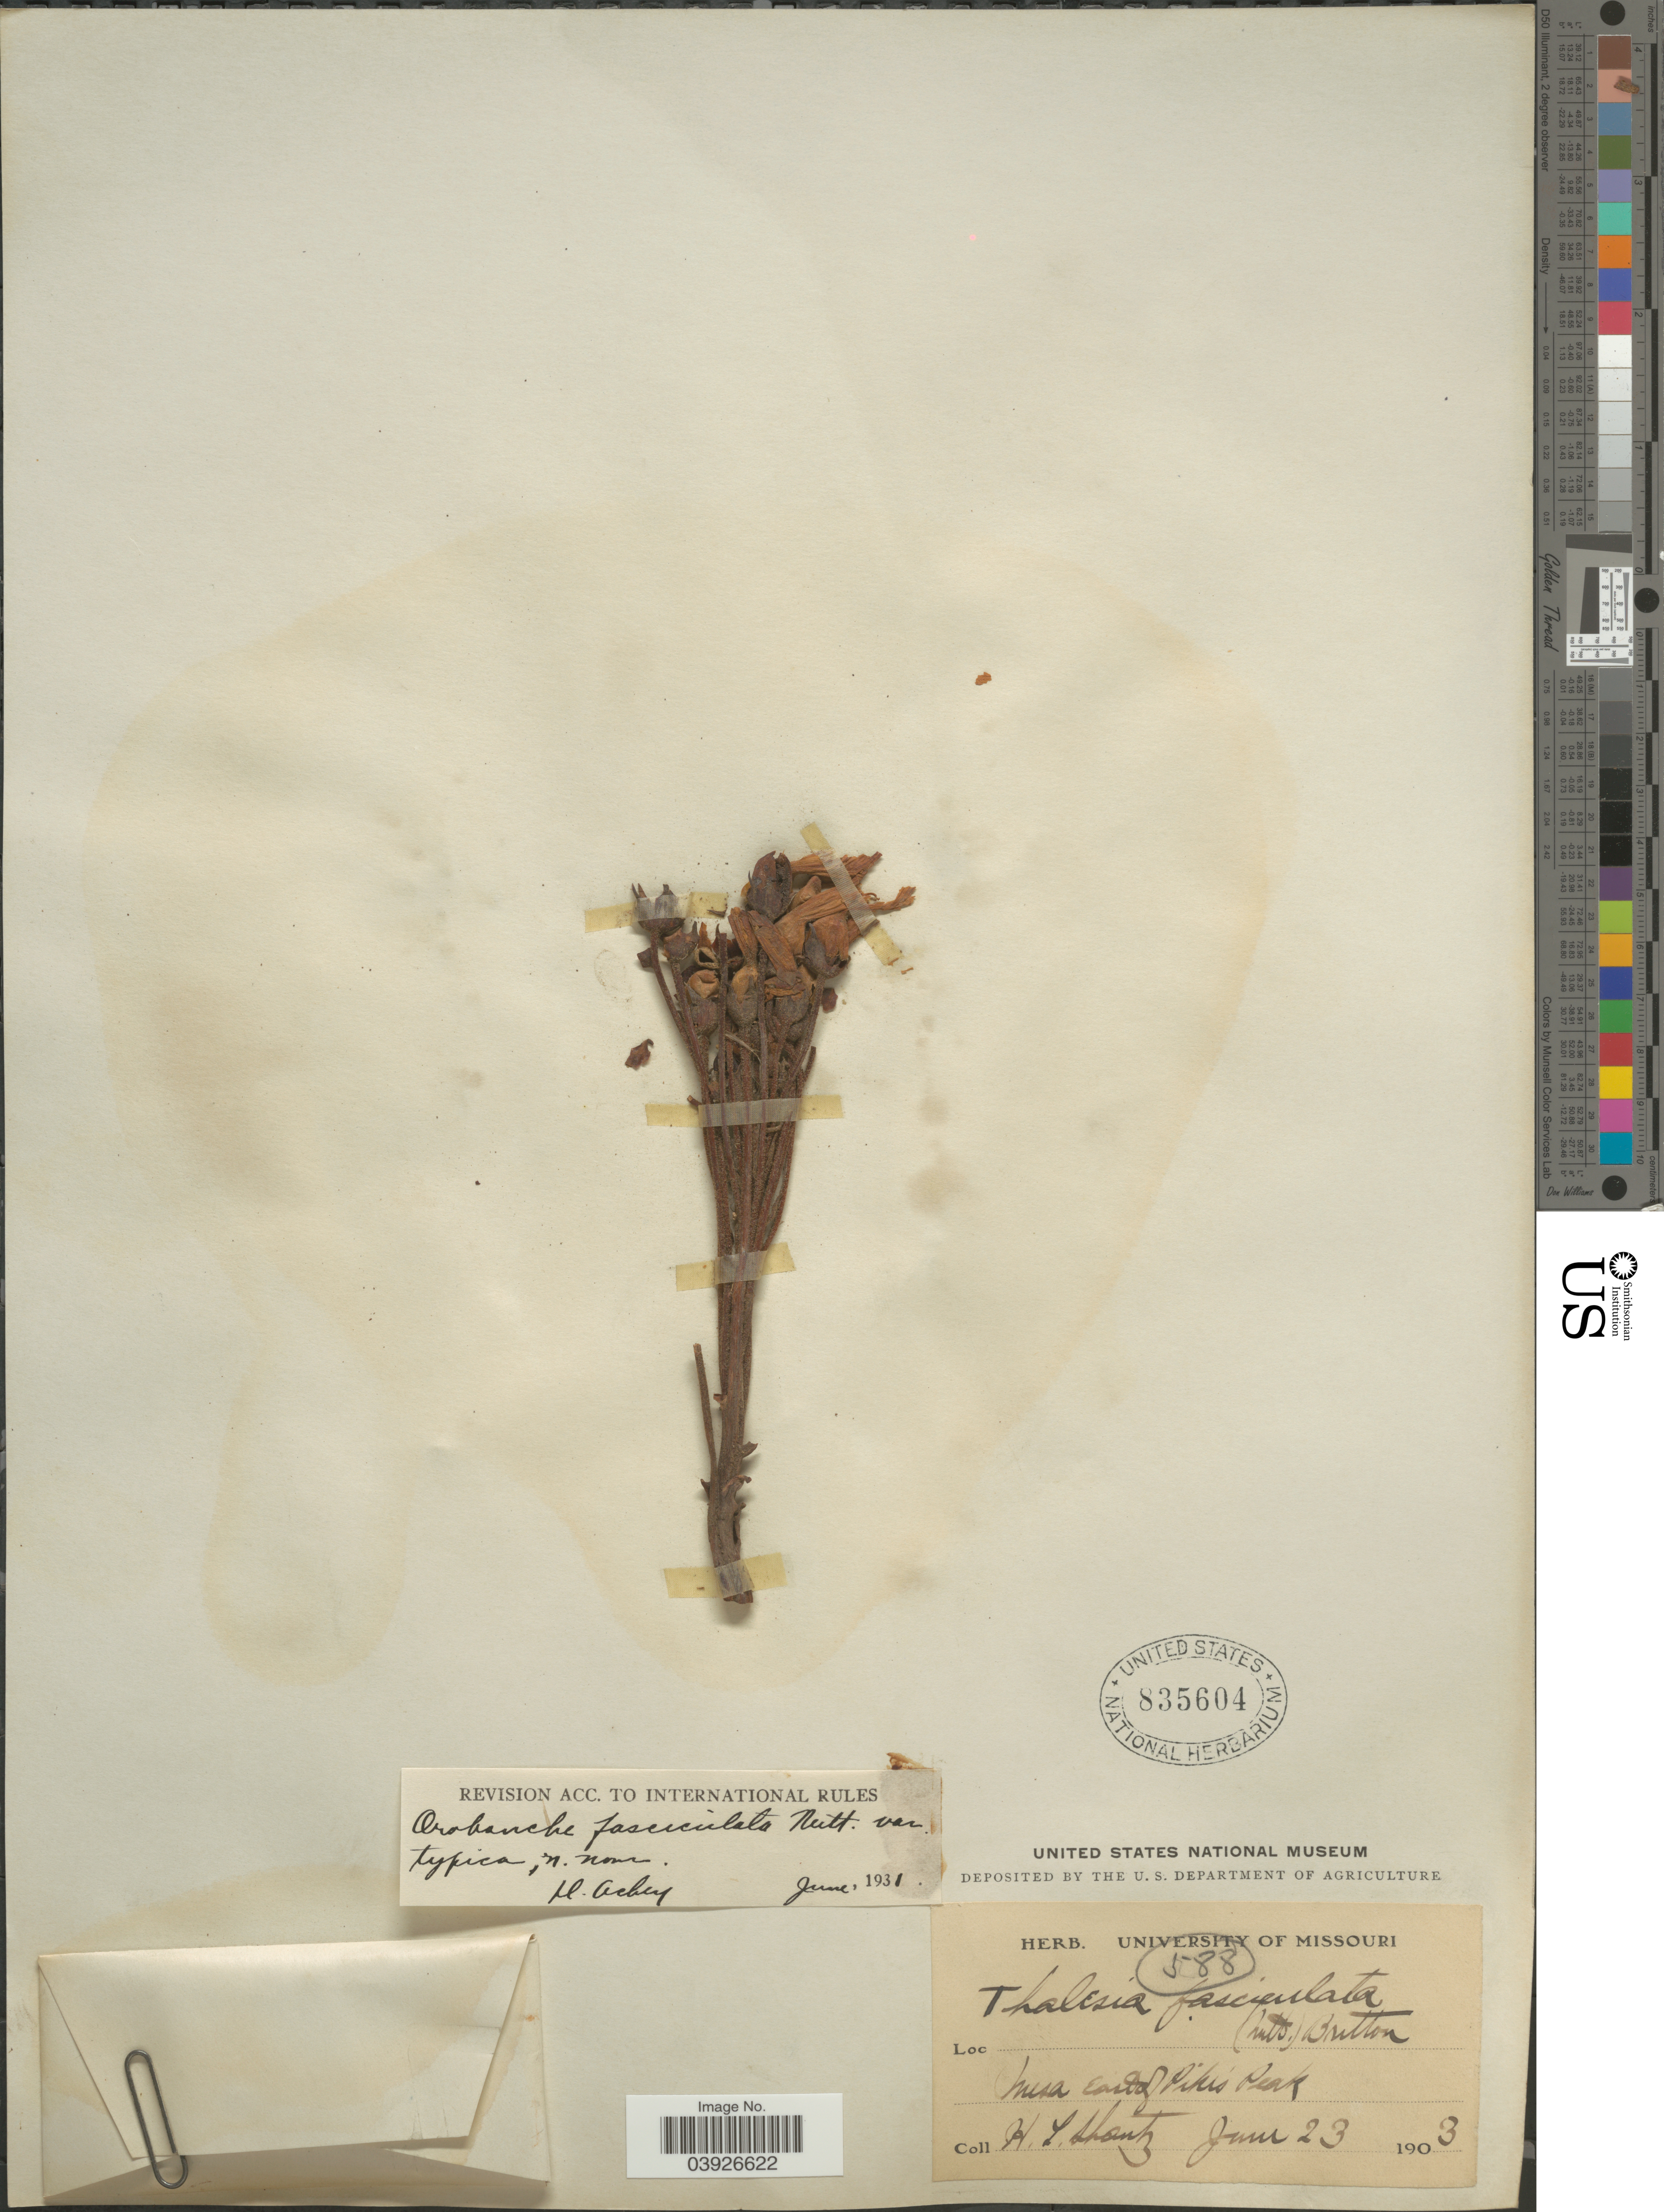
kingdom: Plantae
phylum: Tracheophyta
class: Magnoliopsida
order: Lamiales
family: Orobanchaceae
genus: Aphyllon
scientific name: Aphyllon fasciculatum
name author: (Nutt.) Torr. & A. Gray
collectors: H. Shantz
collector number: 588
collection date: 1903-06-23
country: United States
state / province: Missouri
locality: Mesa east of Pike's Peak.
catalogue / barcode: US 835604